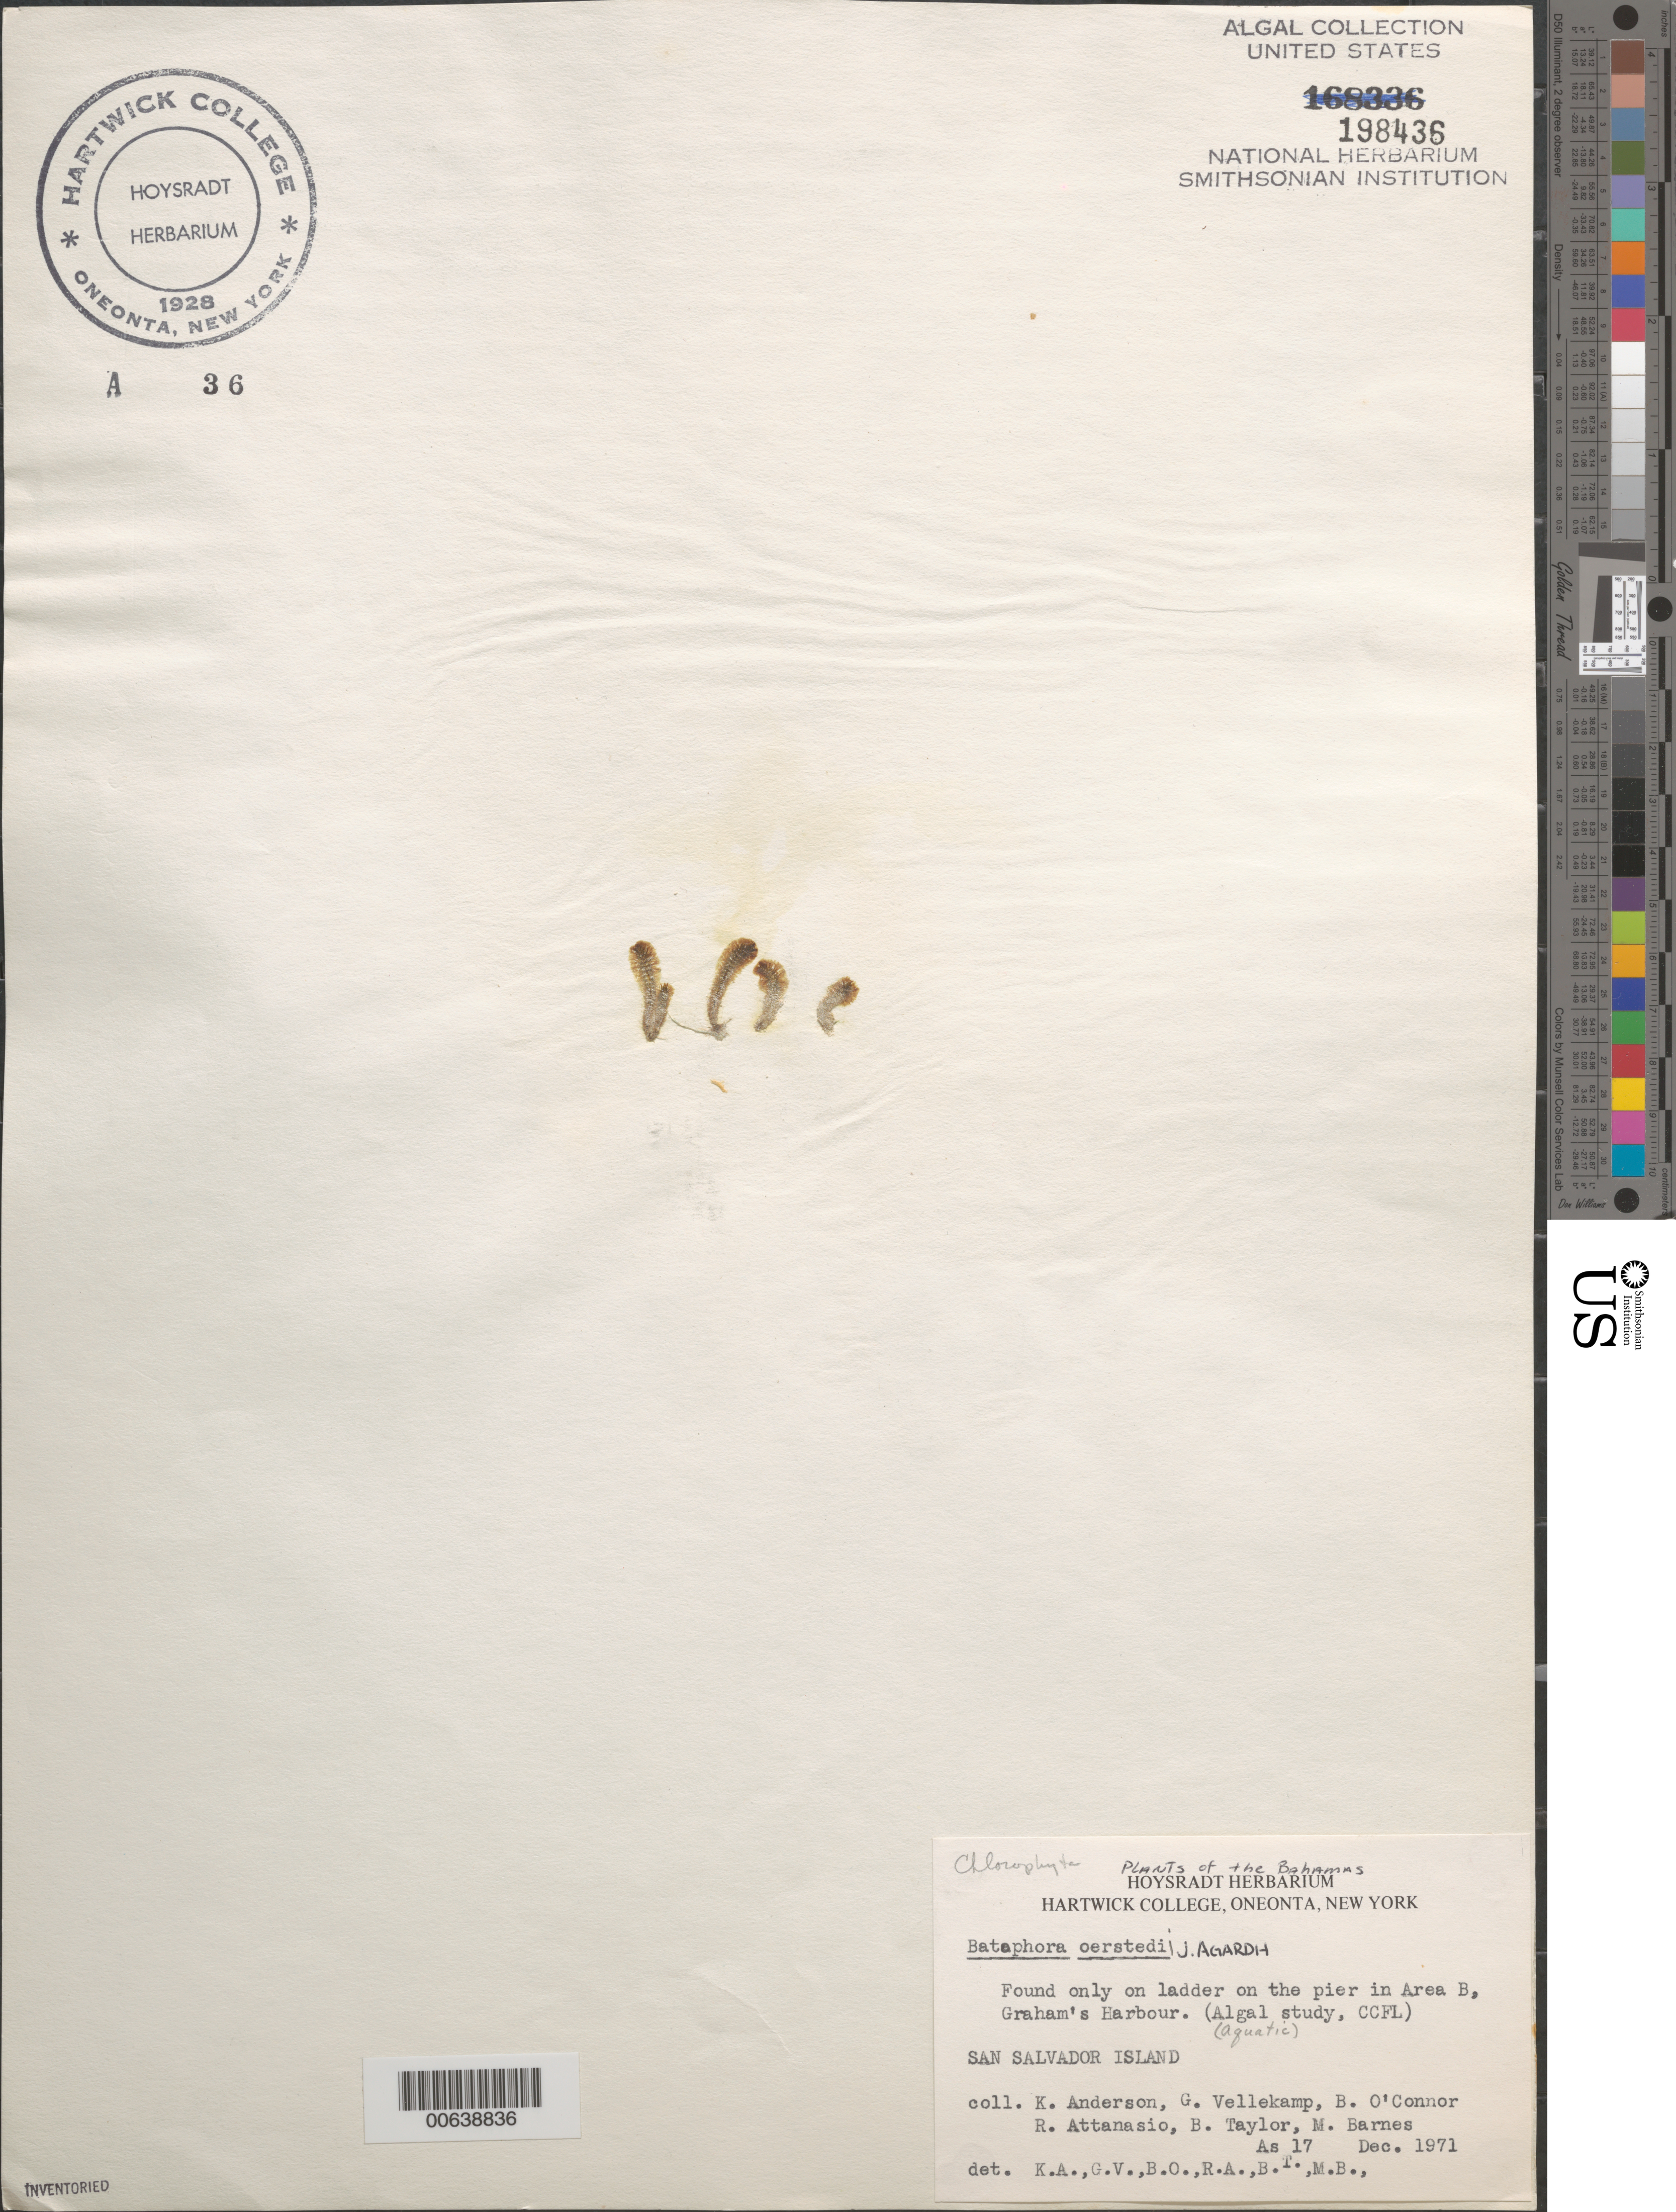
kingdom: Plantae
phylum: Chlorophyta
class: Ulvophyceae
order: Dasycladales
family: Dasycladaceae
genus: Batophora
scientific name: Batophora oerstedii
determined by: Anderson, K.; et al.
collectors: K. Anderson, G. Vellekamp, B. O'Connor, R. Attanasio, B. Taylor & M. Barnes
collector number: As 17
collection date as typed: Dec 1971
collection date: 1971-12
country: Bahamas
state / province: San Salvador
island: San Salvador Island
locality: Graham's Harbour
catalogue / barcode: US 198436